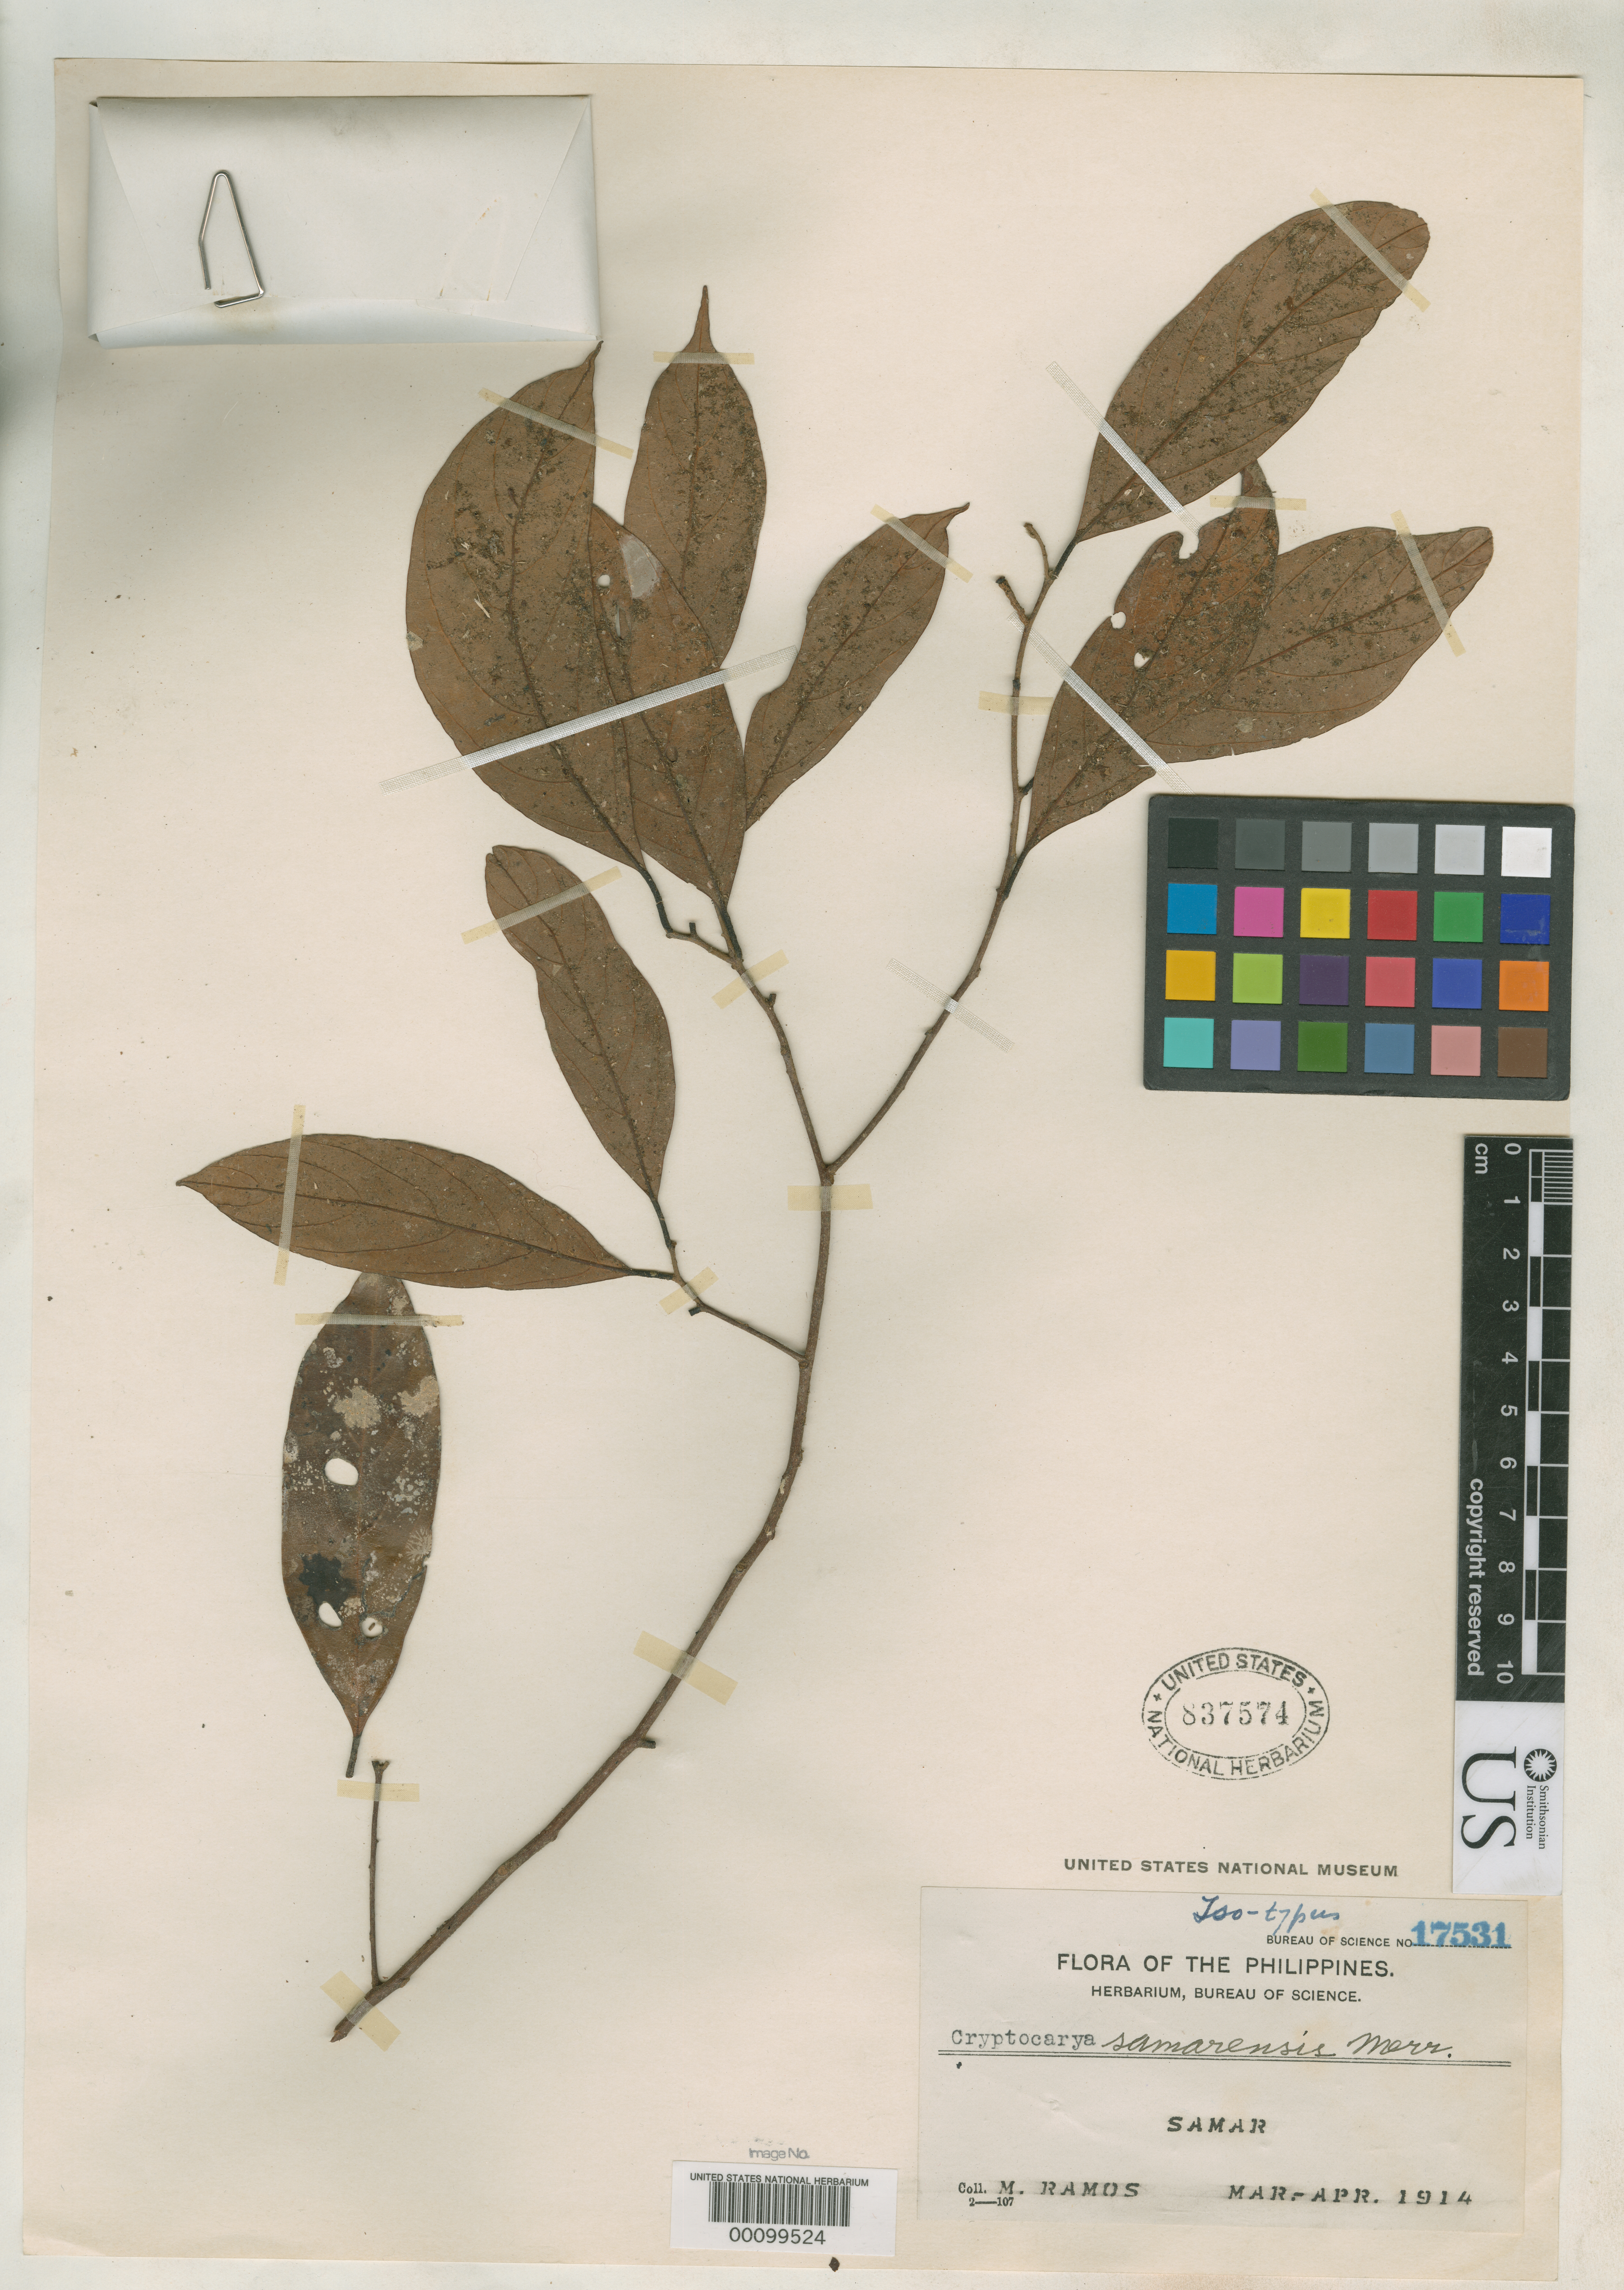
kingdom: Plantae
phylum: Tracheophyta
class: Magnoliopsida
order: Laurales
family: Lauraceae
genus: Cryptocarya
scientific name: Cryptocarya samarensis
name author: Merr.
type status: Isotype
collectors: M. Ramos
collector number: Bur. Sci. 17531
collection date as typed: Mar 1914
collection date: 1914-03/1914-04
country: Philippines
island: Samar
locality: Cauayan Valley.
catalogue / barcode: US 837574